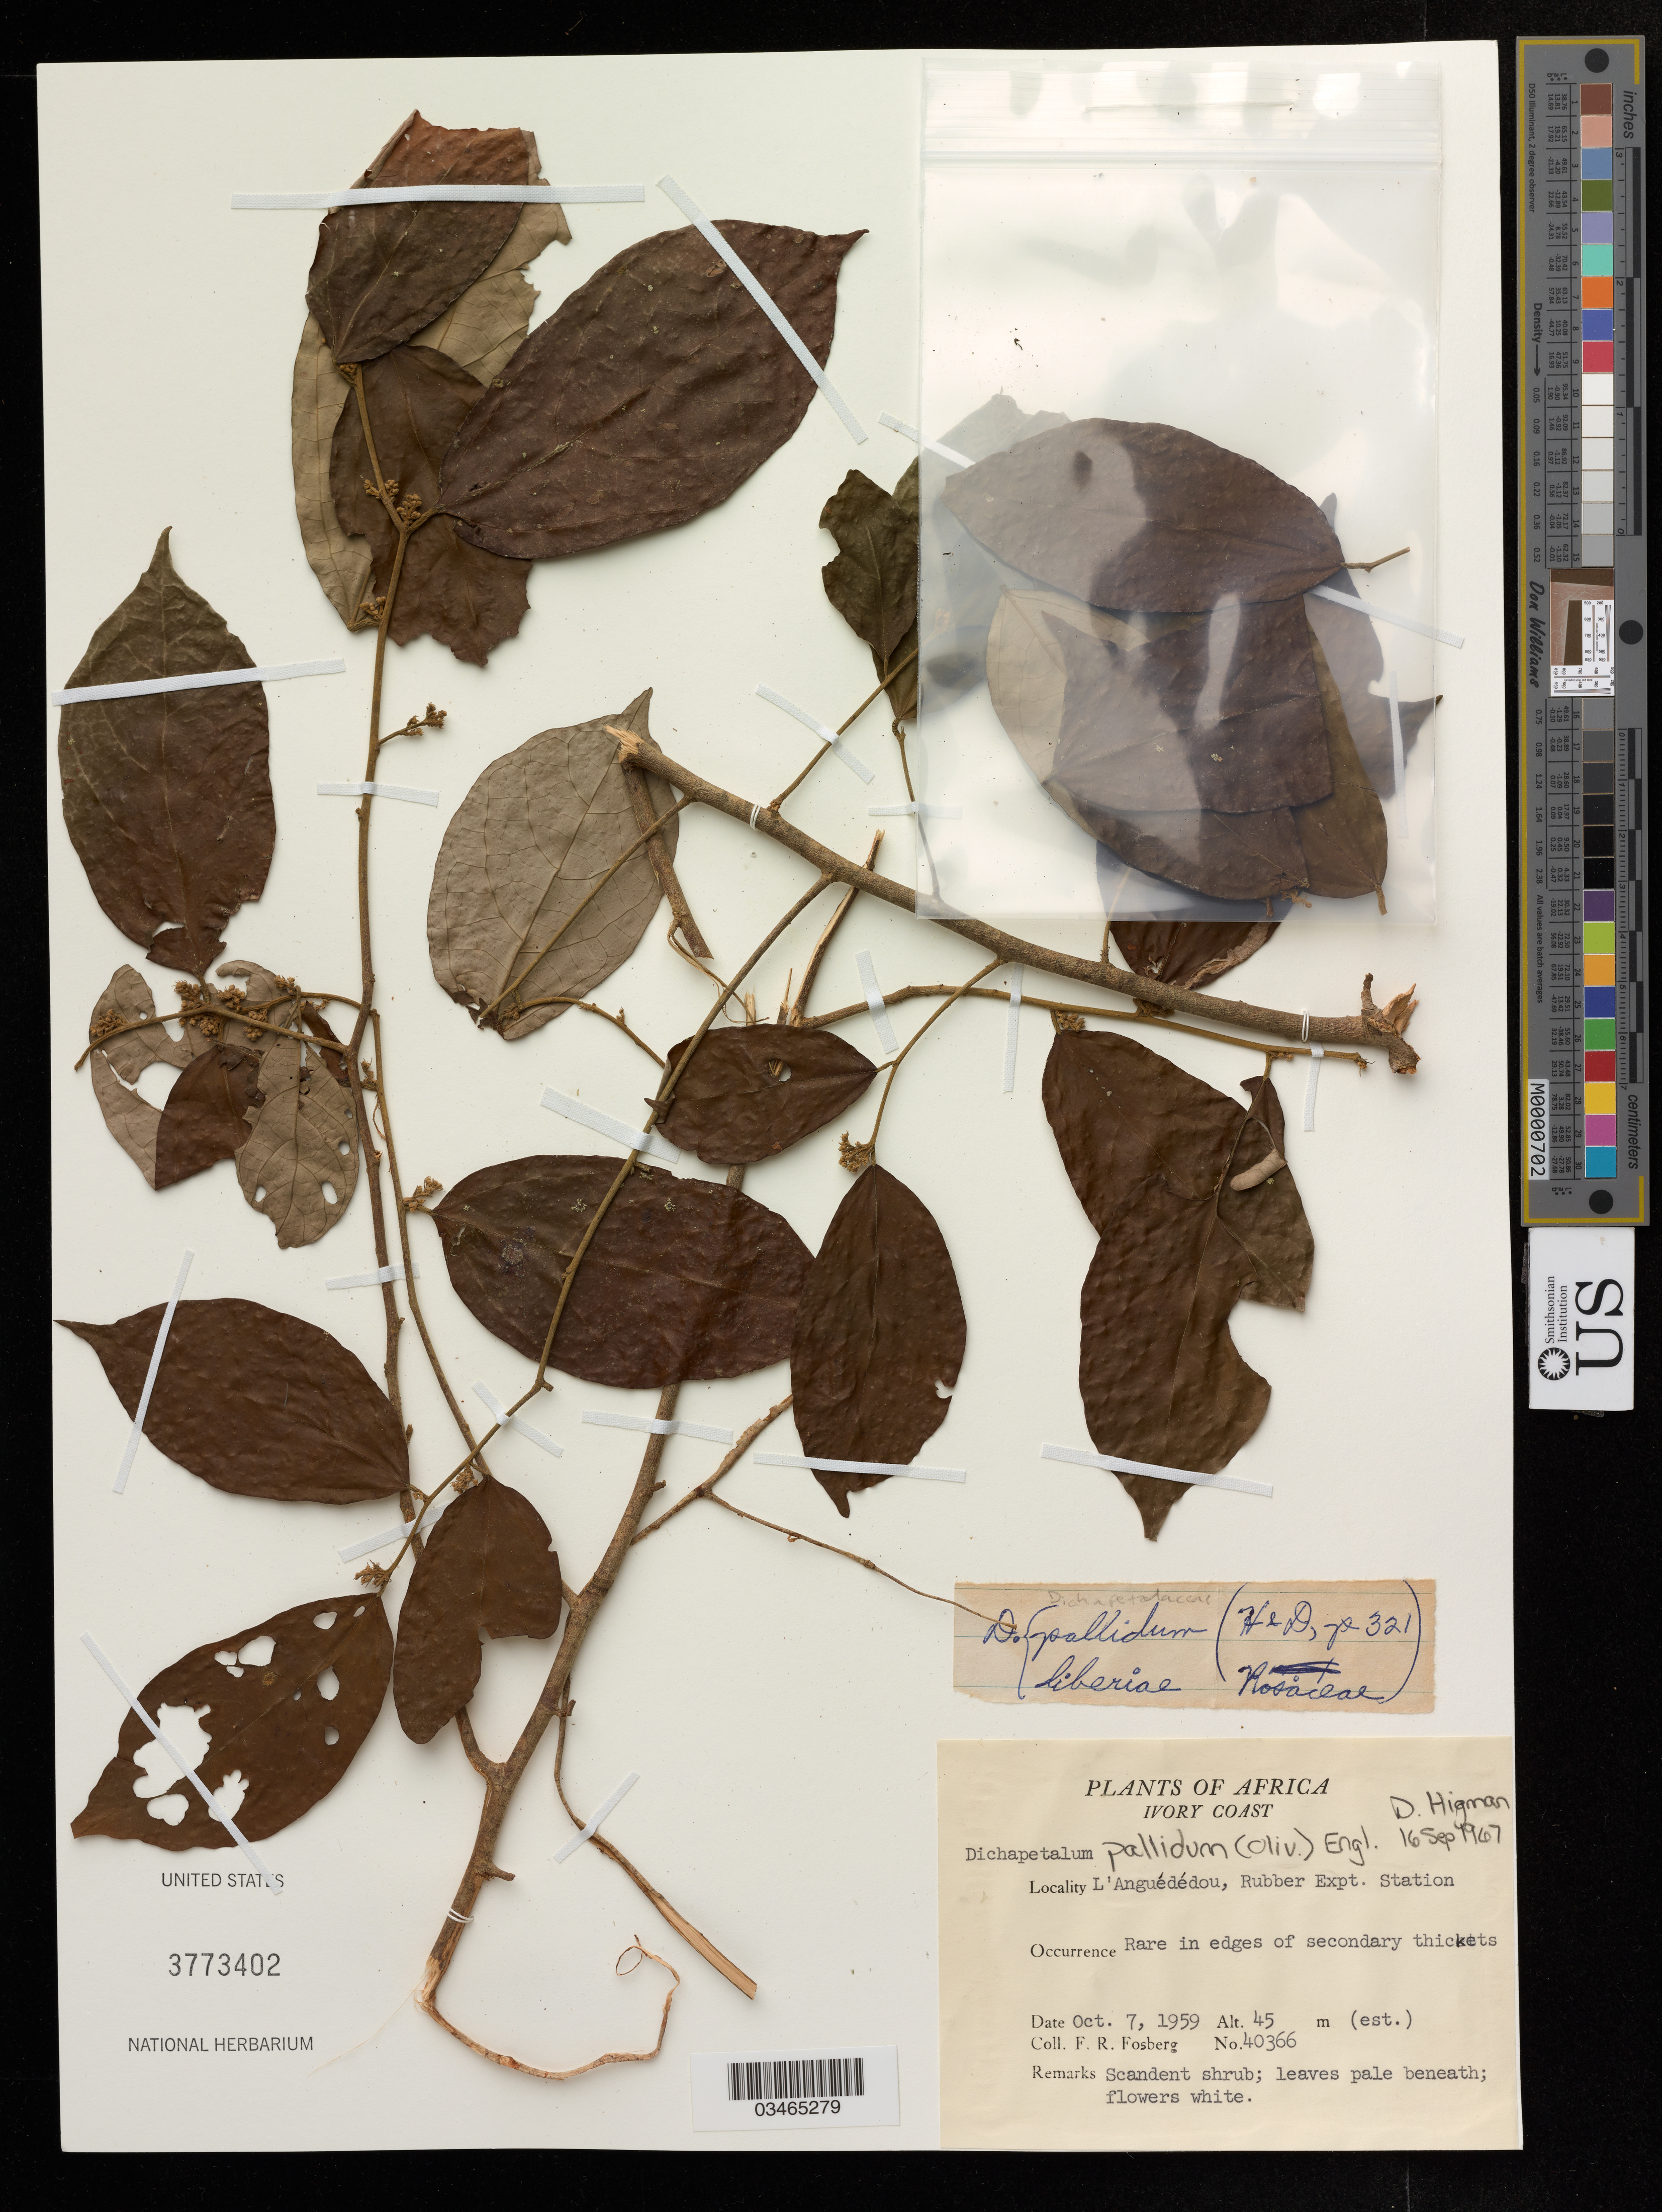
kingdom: Plantae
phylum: Tracheophyta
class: Magnoliopsida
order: Malpighiales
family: Dichapetalaceae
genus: Dichapetalum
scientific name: Dichapetalum pallidum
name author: (Oliv.) Engl.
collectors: F. R. Fosberg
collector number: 40366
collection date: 1959-10-07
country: Ivory Coast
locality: L'Anguédédou, Rubber Expt. Station.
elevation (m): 45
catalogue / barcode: US 3773402